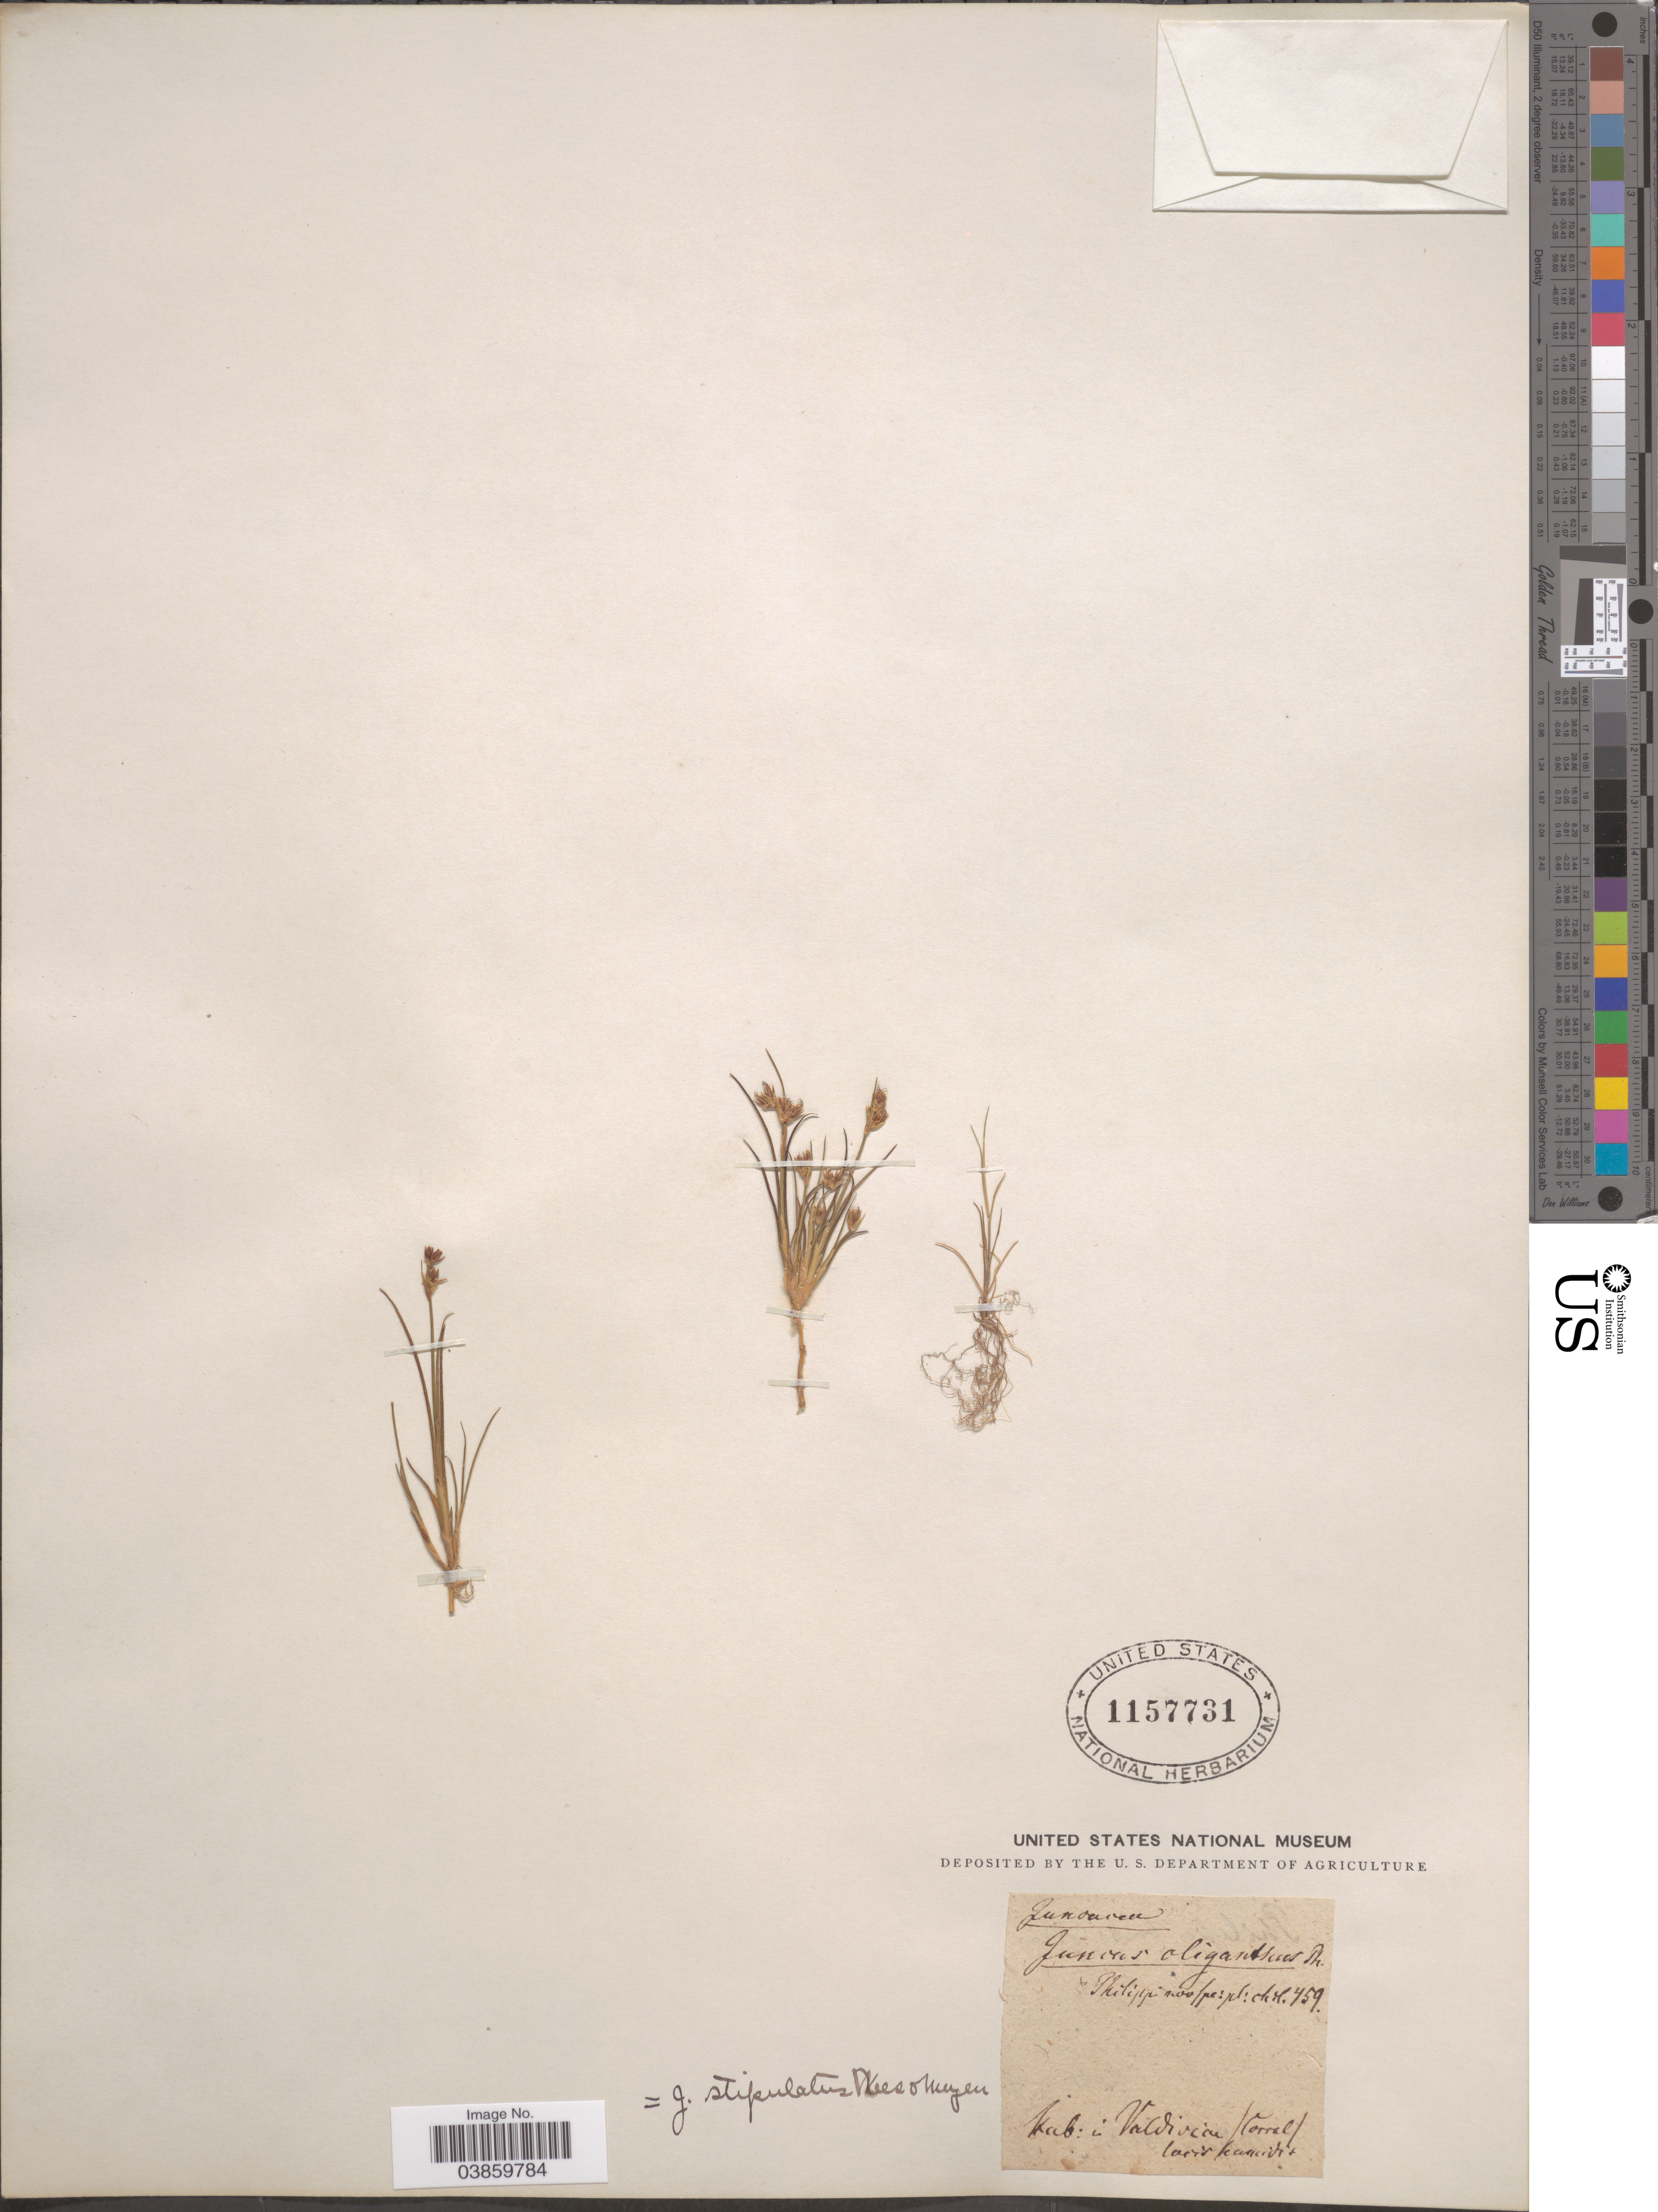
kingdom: Plantae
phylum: Tracheophyta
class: Liliopsida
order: Poales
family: Juncaceae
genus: Juncus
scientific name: Juncus stipulatus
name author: Nees & Meyen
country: Chile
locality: Valdivia (Corral) locis Kandivit. [interpreted]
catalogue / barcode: US 1157731